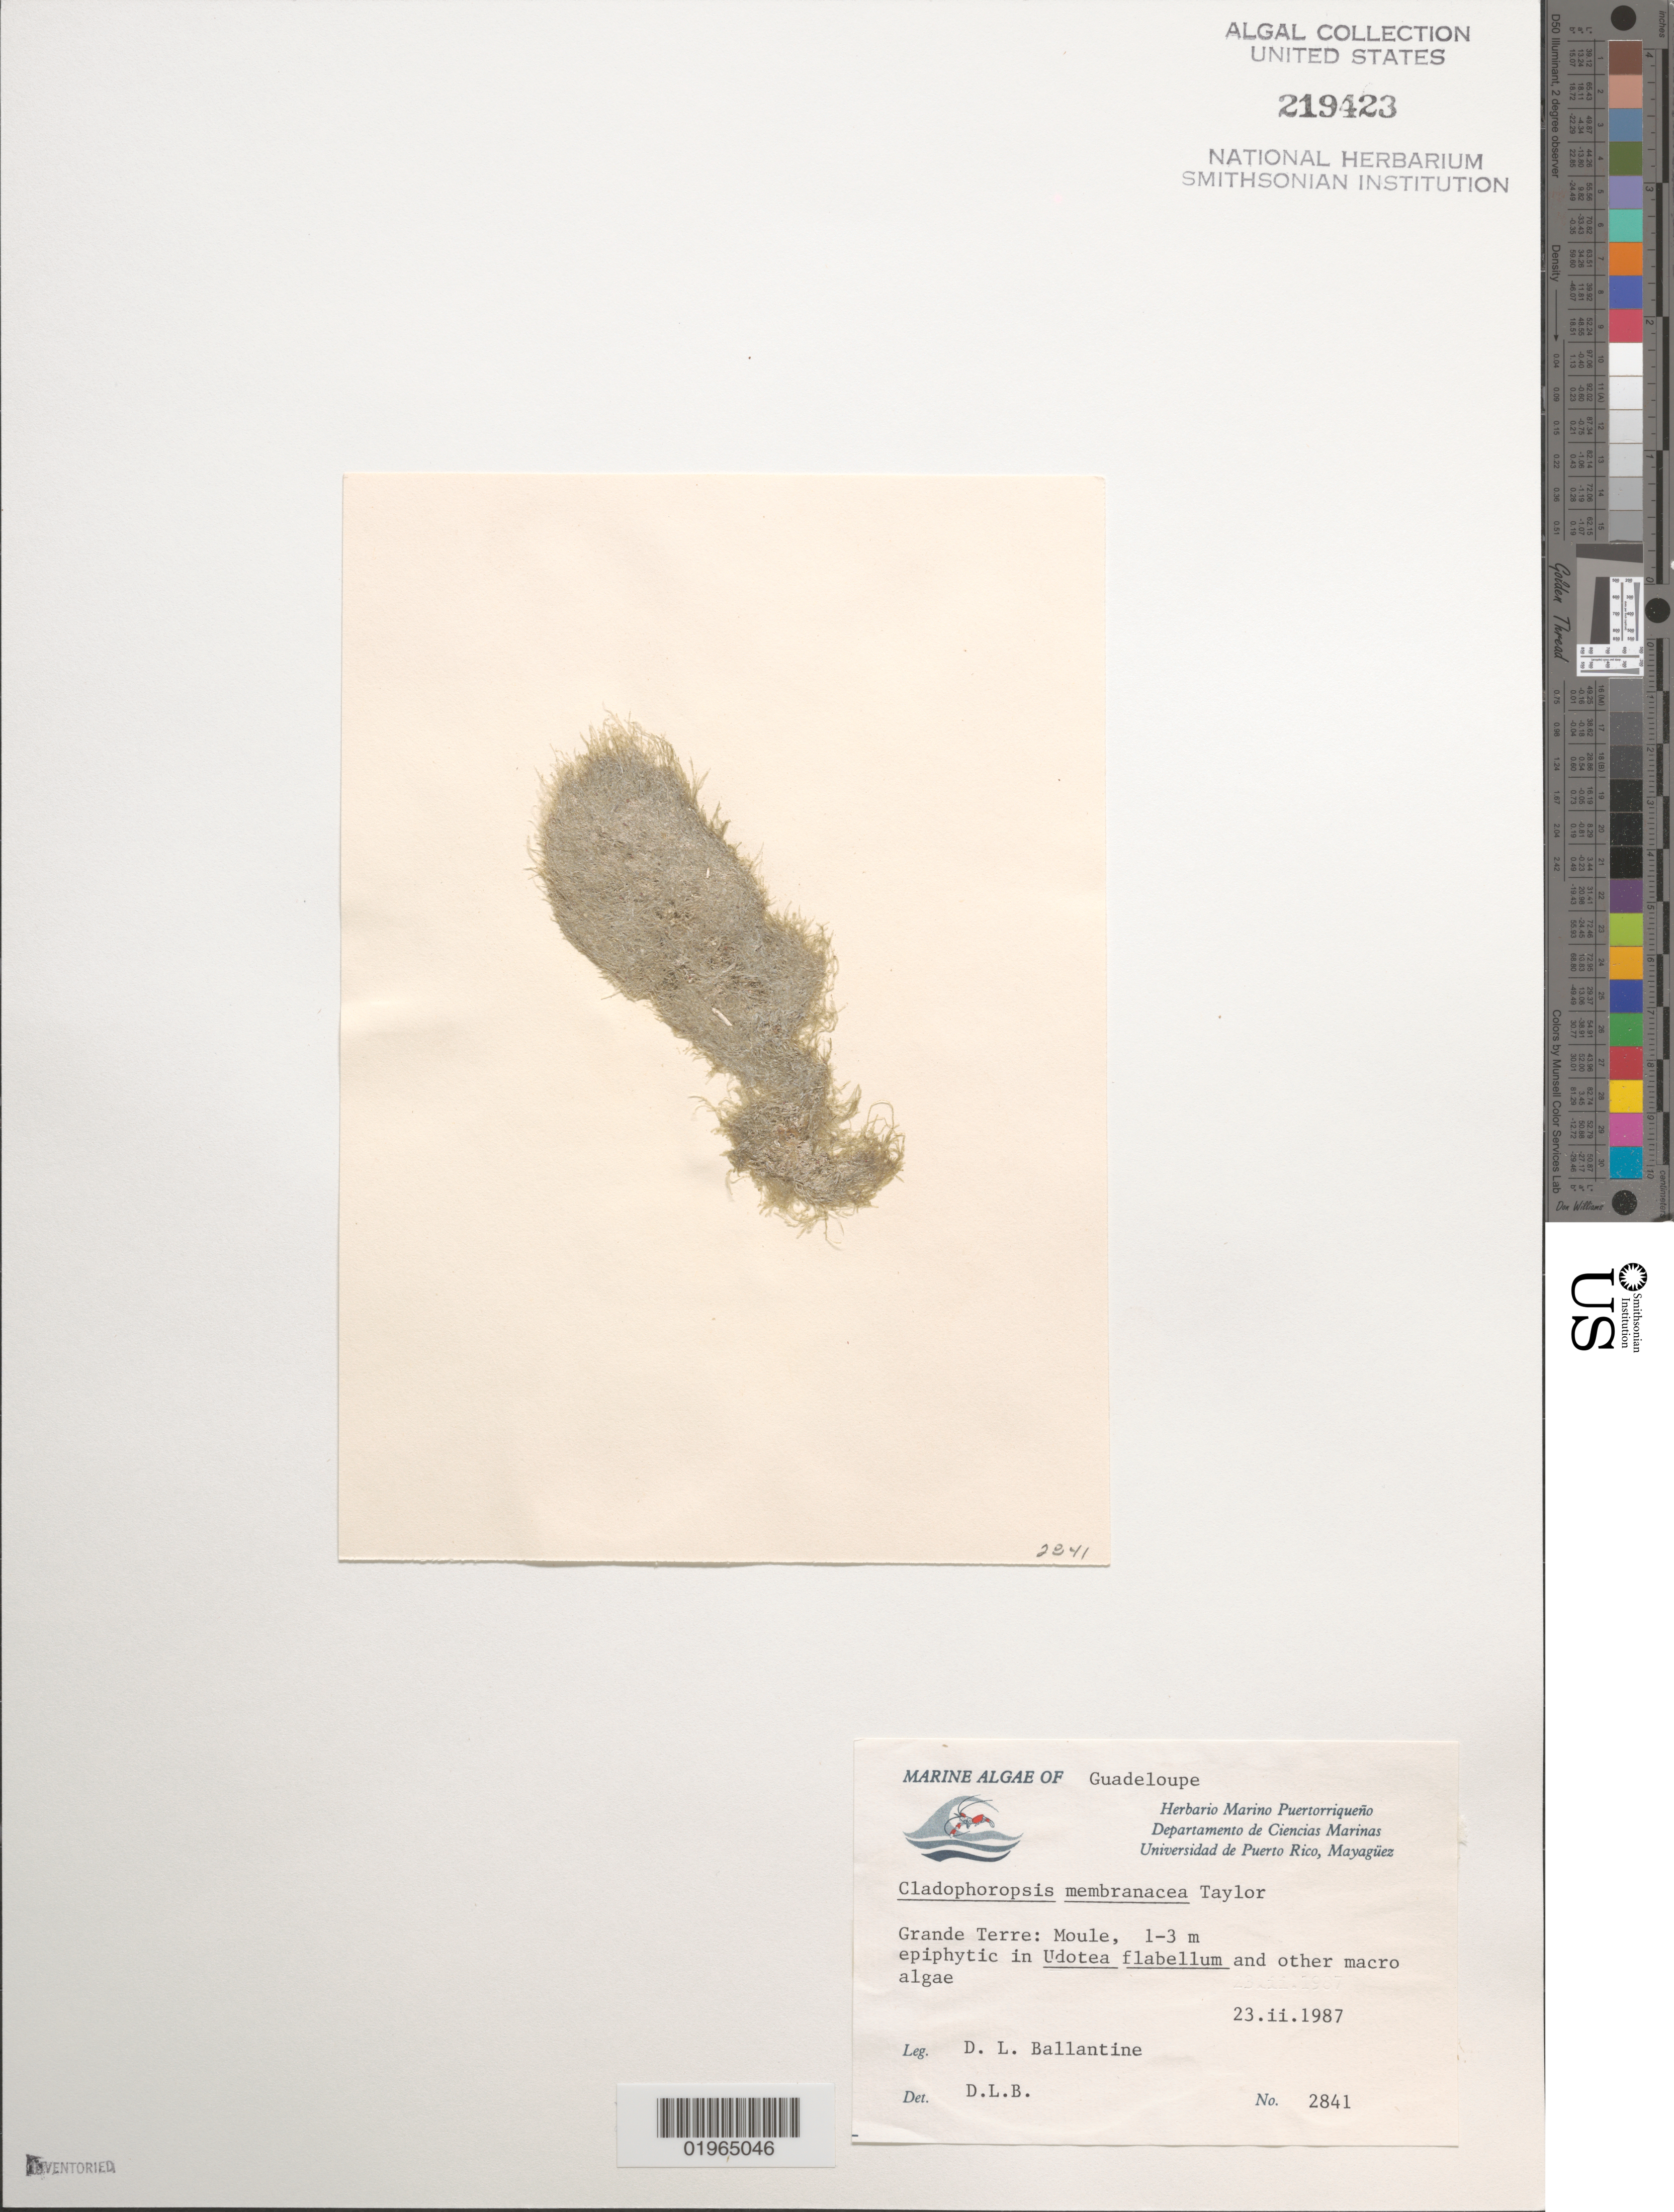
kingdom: Plantae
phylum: Chlorophyta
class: Ulvophyceae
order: Siphonocladales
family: Boodleaceae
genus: Cladophoropsis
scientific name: Cladophoropsis membranacea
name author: (Hofman-Bang) Børgesen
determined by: Ballantine, D. L.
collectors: D.L. Ballantine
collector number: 2841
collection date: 1987-02-23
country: Guadeloupe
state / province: Grande Terre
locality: Moule.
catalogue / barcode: US 219423